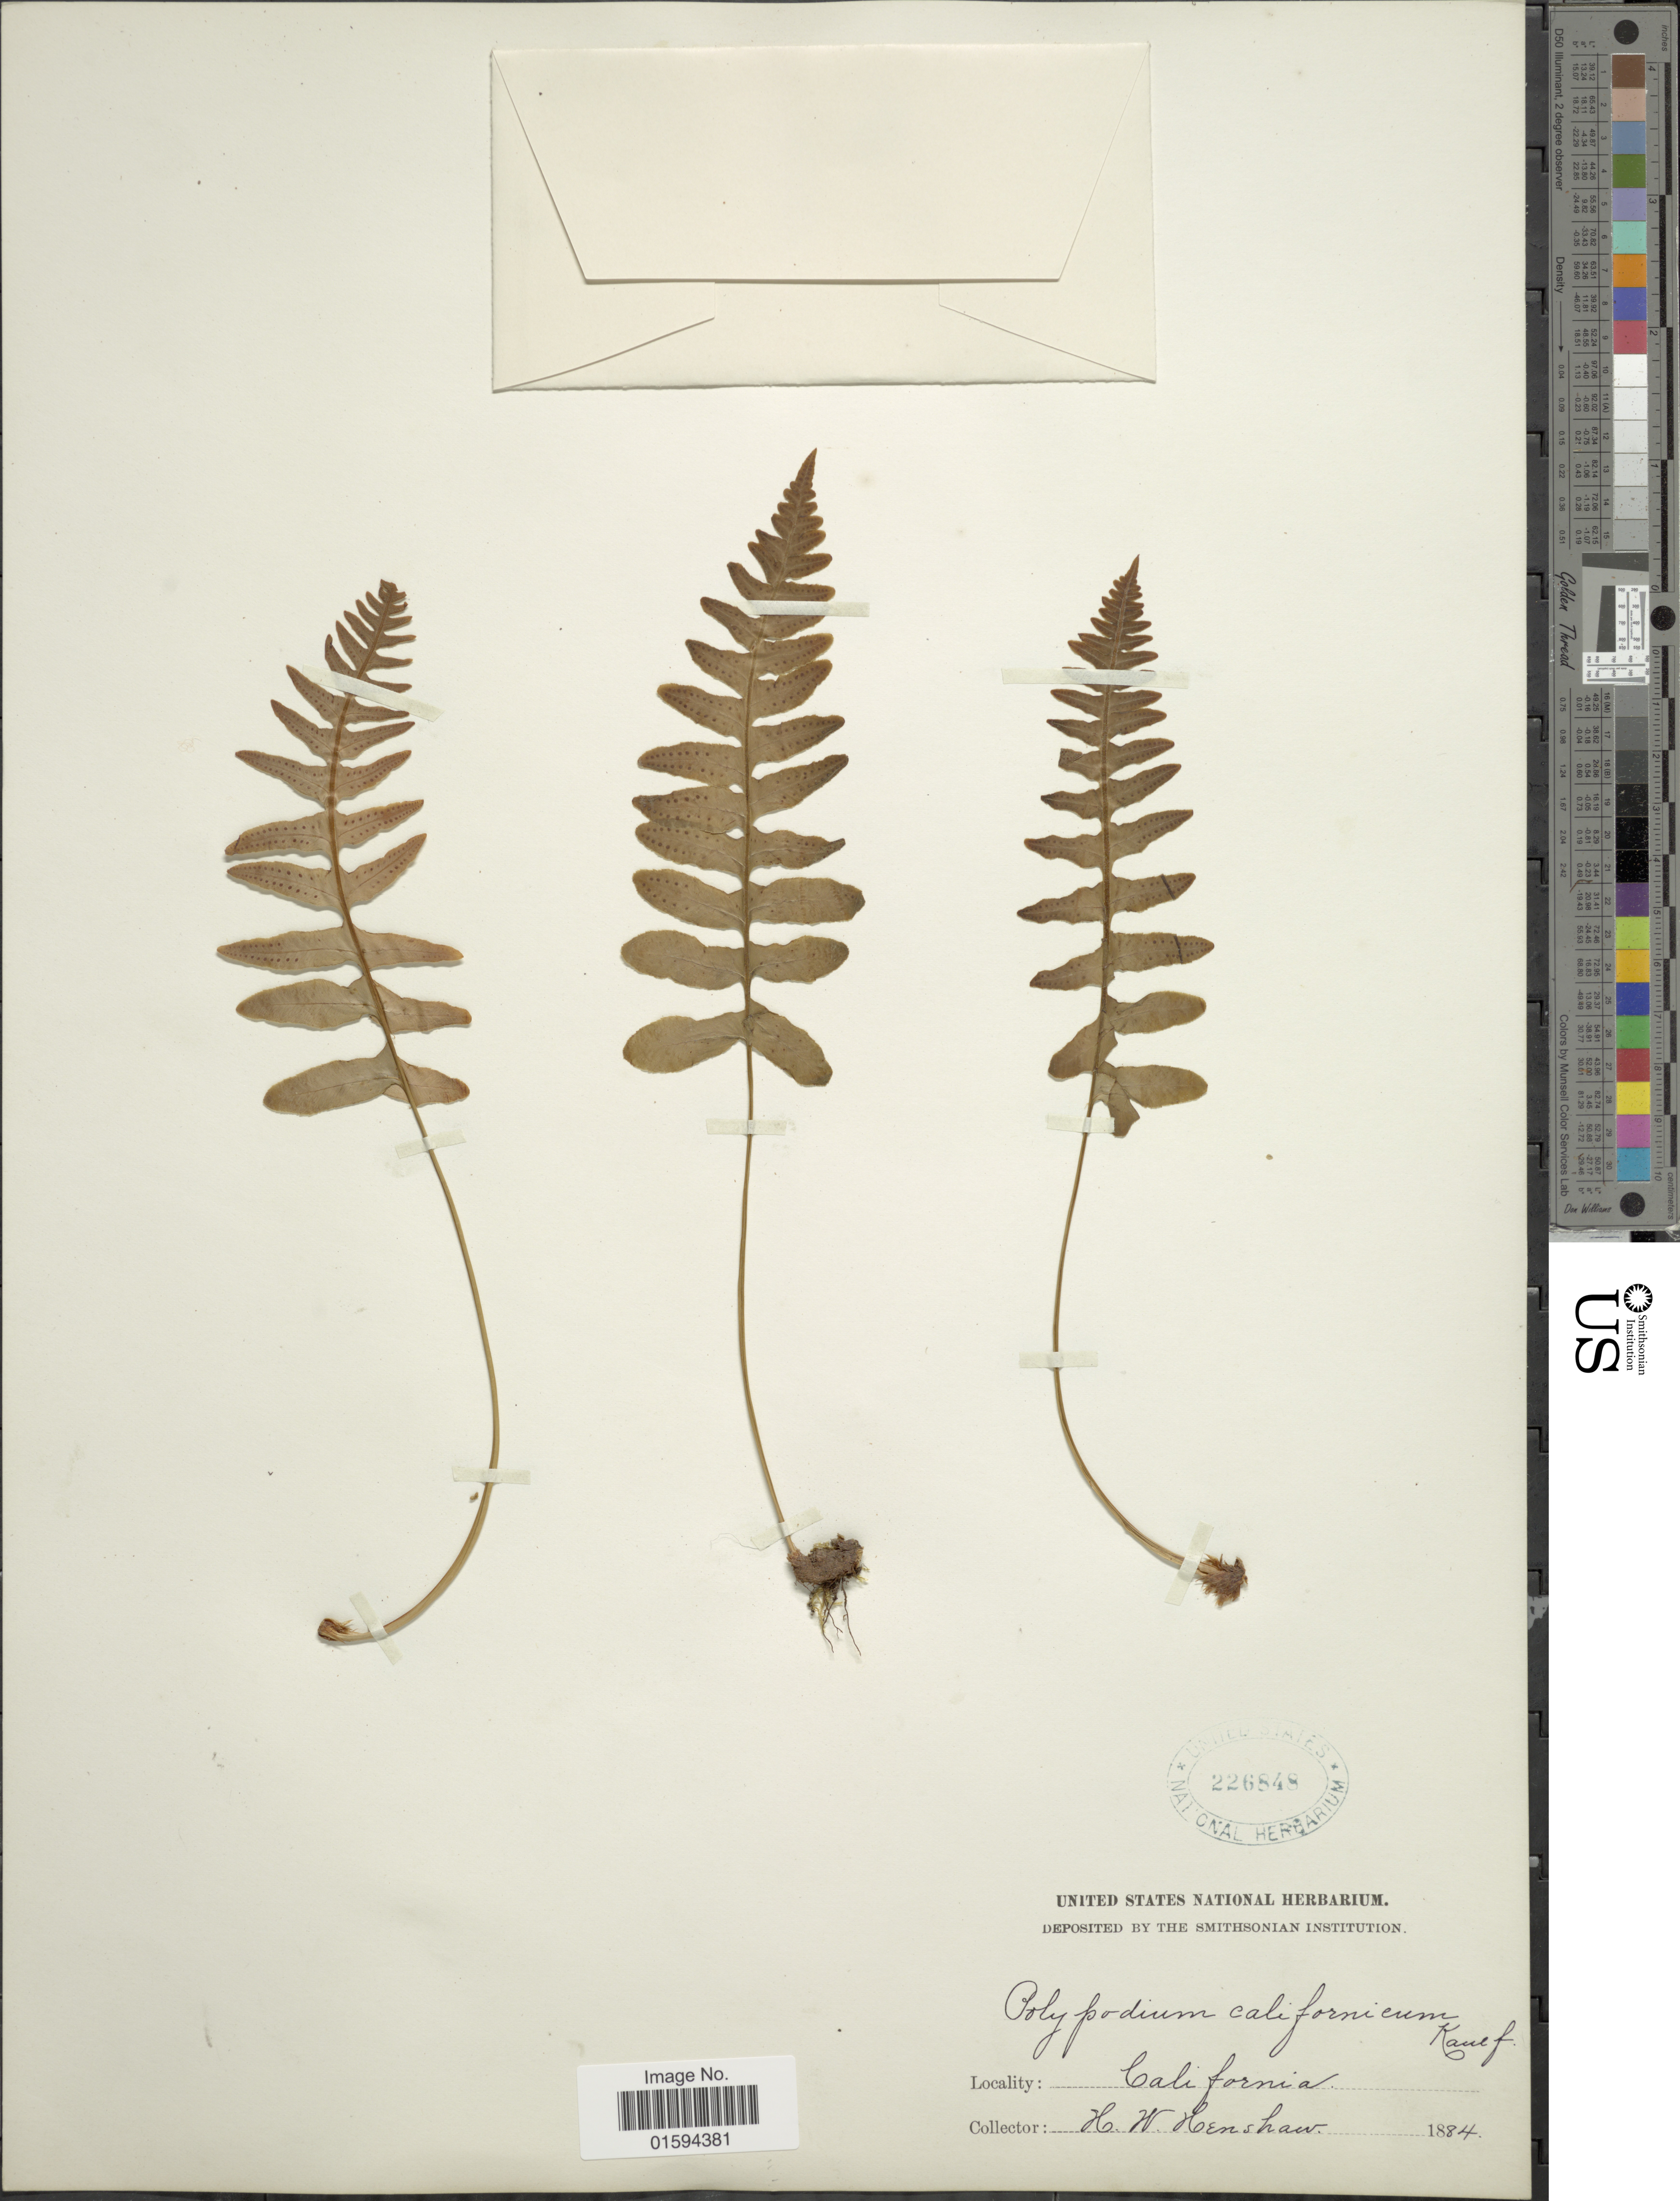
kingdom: Plantae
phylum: Tracheophyta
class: Polypodiopsida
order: Polypodiales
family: Polypodiaceae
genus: Polypodium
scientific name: Polypodium californicum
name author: Kaulf.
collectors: H. Henshaw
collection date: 1884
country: United States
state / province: California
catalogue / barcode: US 226848